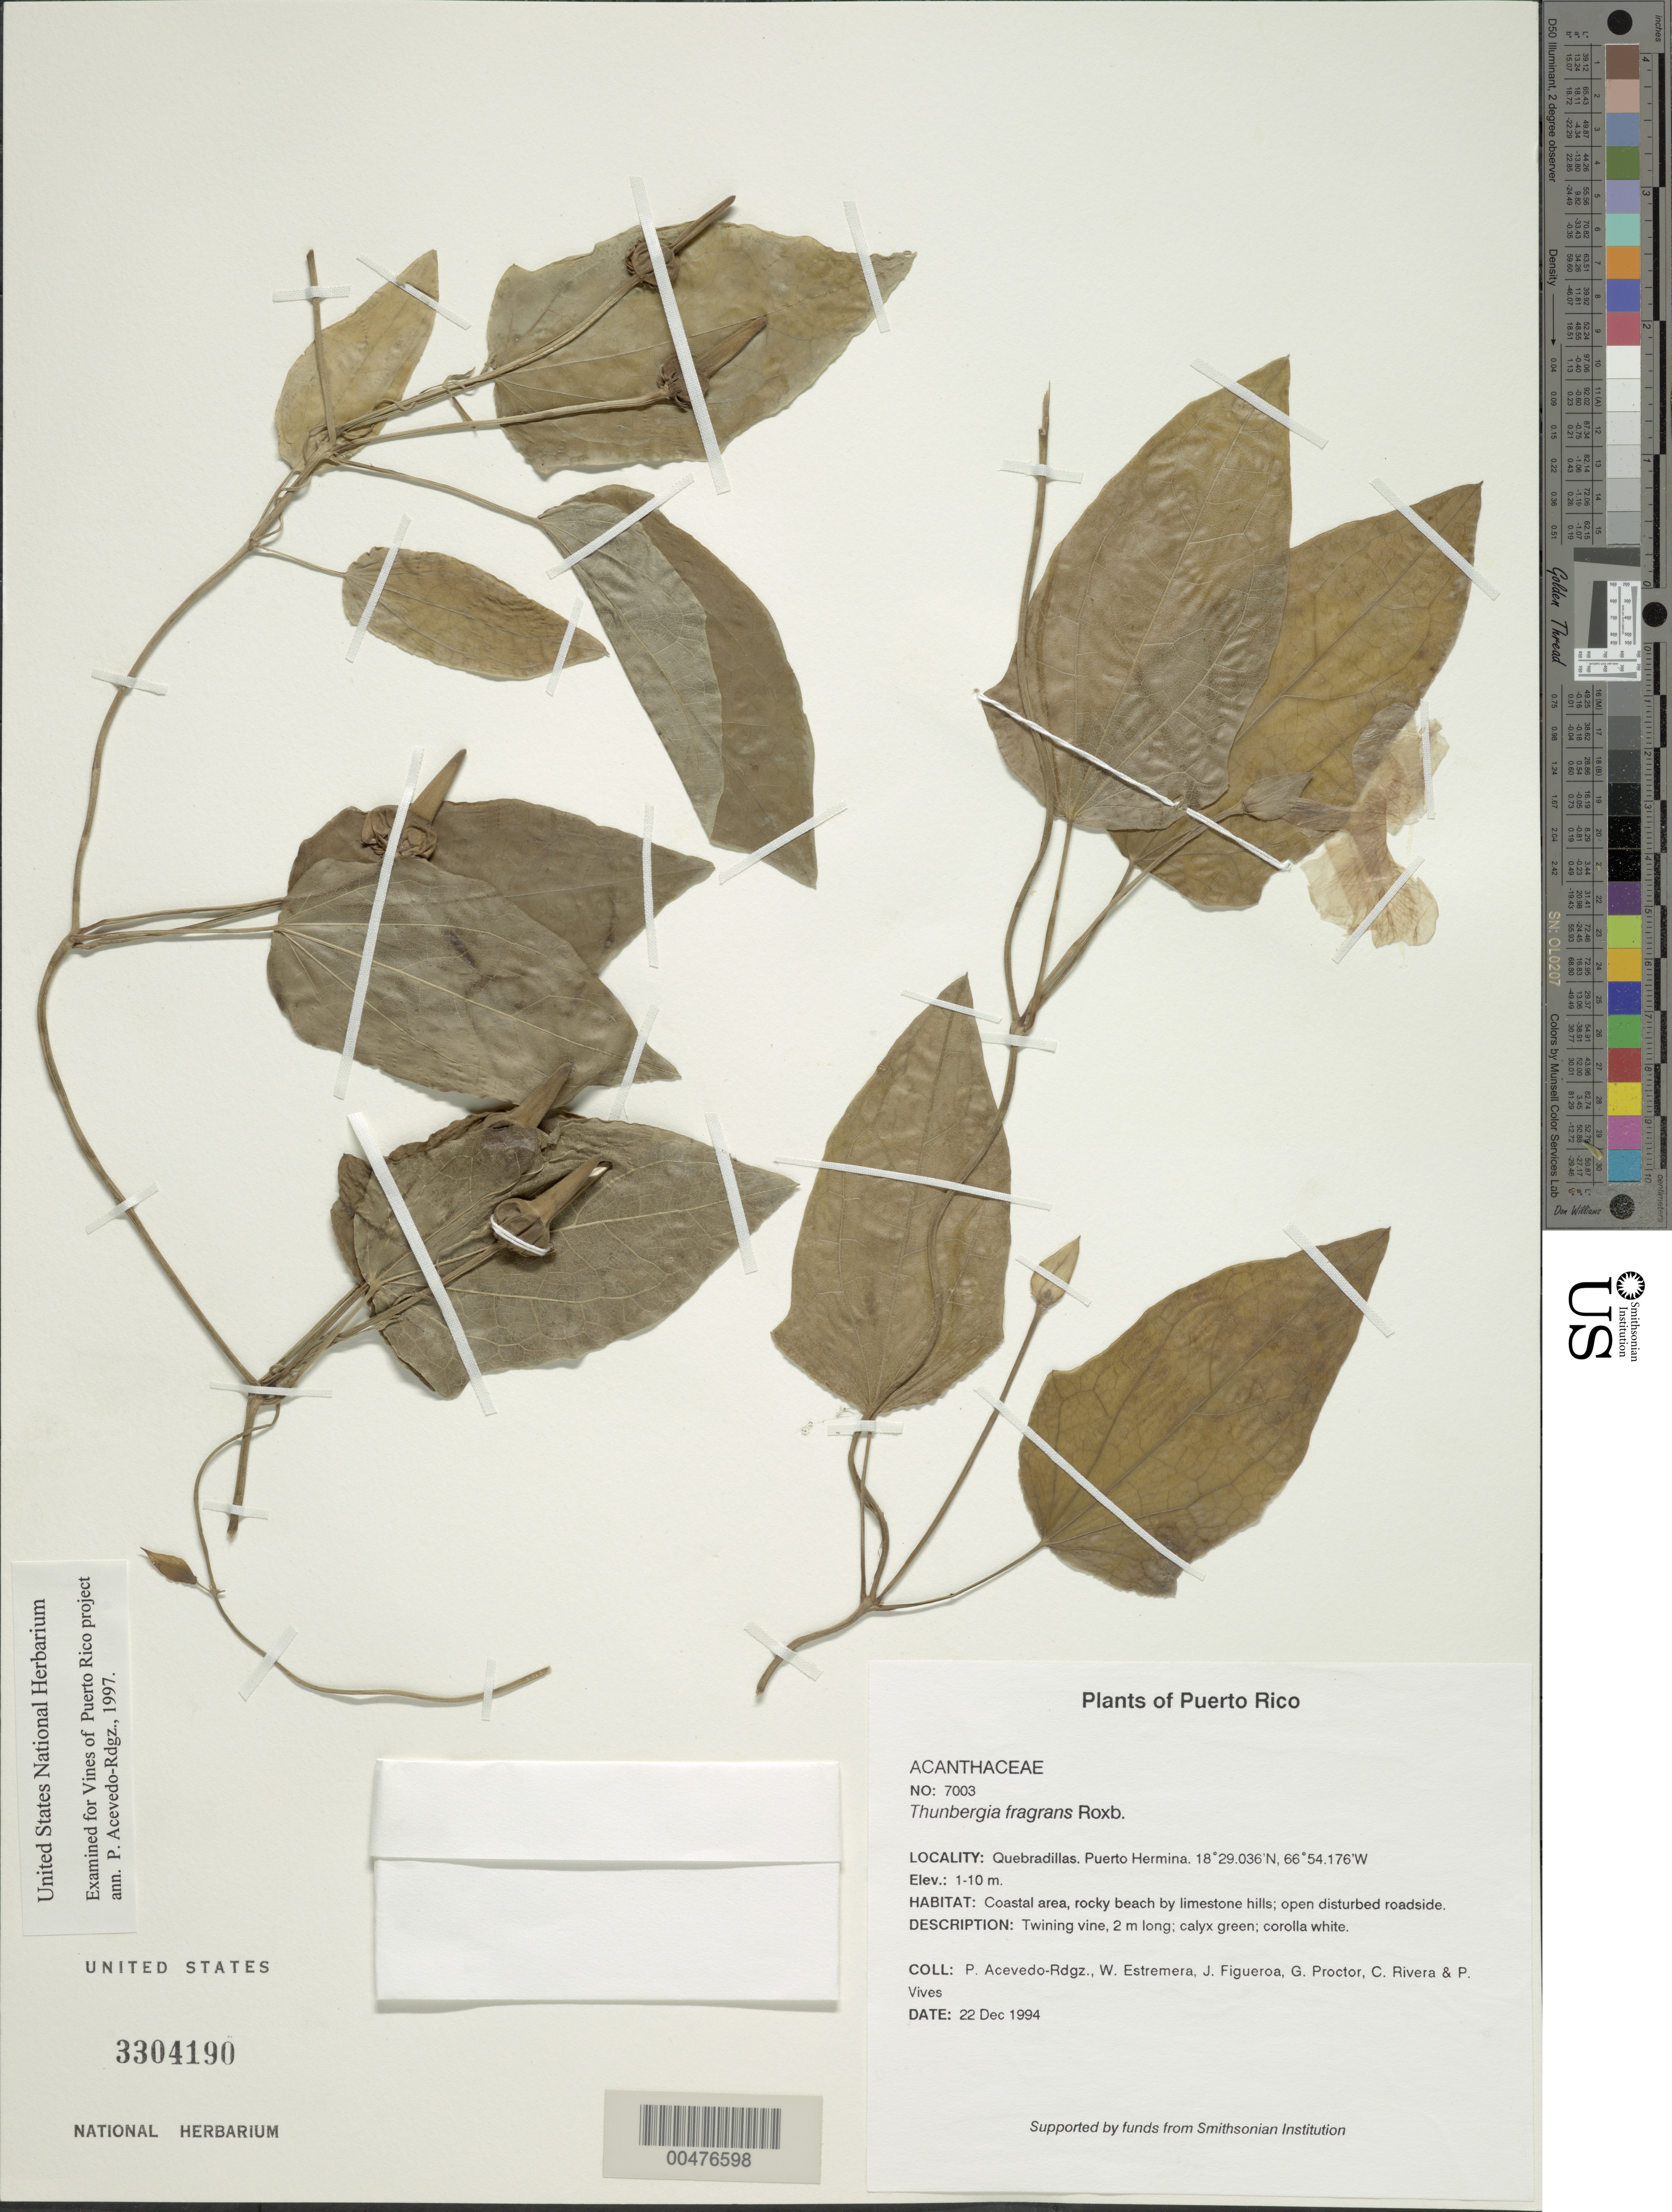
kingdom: Plantae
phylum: Tracheophyta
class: Magnoliopsida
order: Lamiales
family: Acanthaceae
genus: Thunbergia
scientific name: Thunbergia fragrans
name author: Roxb.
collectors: P. Acevedo-Rodr., W. Estremera, J. Figueroa, G. R. Proctor, C. Rivera & P. Vives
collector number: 7003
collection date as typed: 22 Dec 1994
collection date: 1994-12-22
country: Puerto Rico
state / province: Quebradillas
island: Puerto Rico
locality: Quebradillas. Puerto Hermina.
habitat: Coastal area, rocky beach by limestone hills; open disturbed roadside.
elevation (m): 1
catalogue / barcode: US 3304190